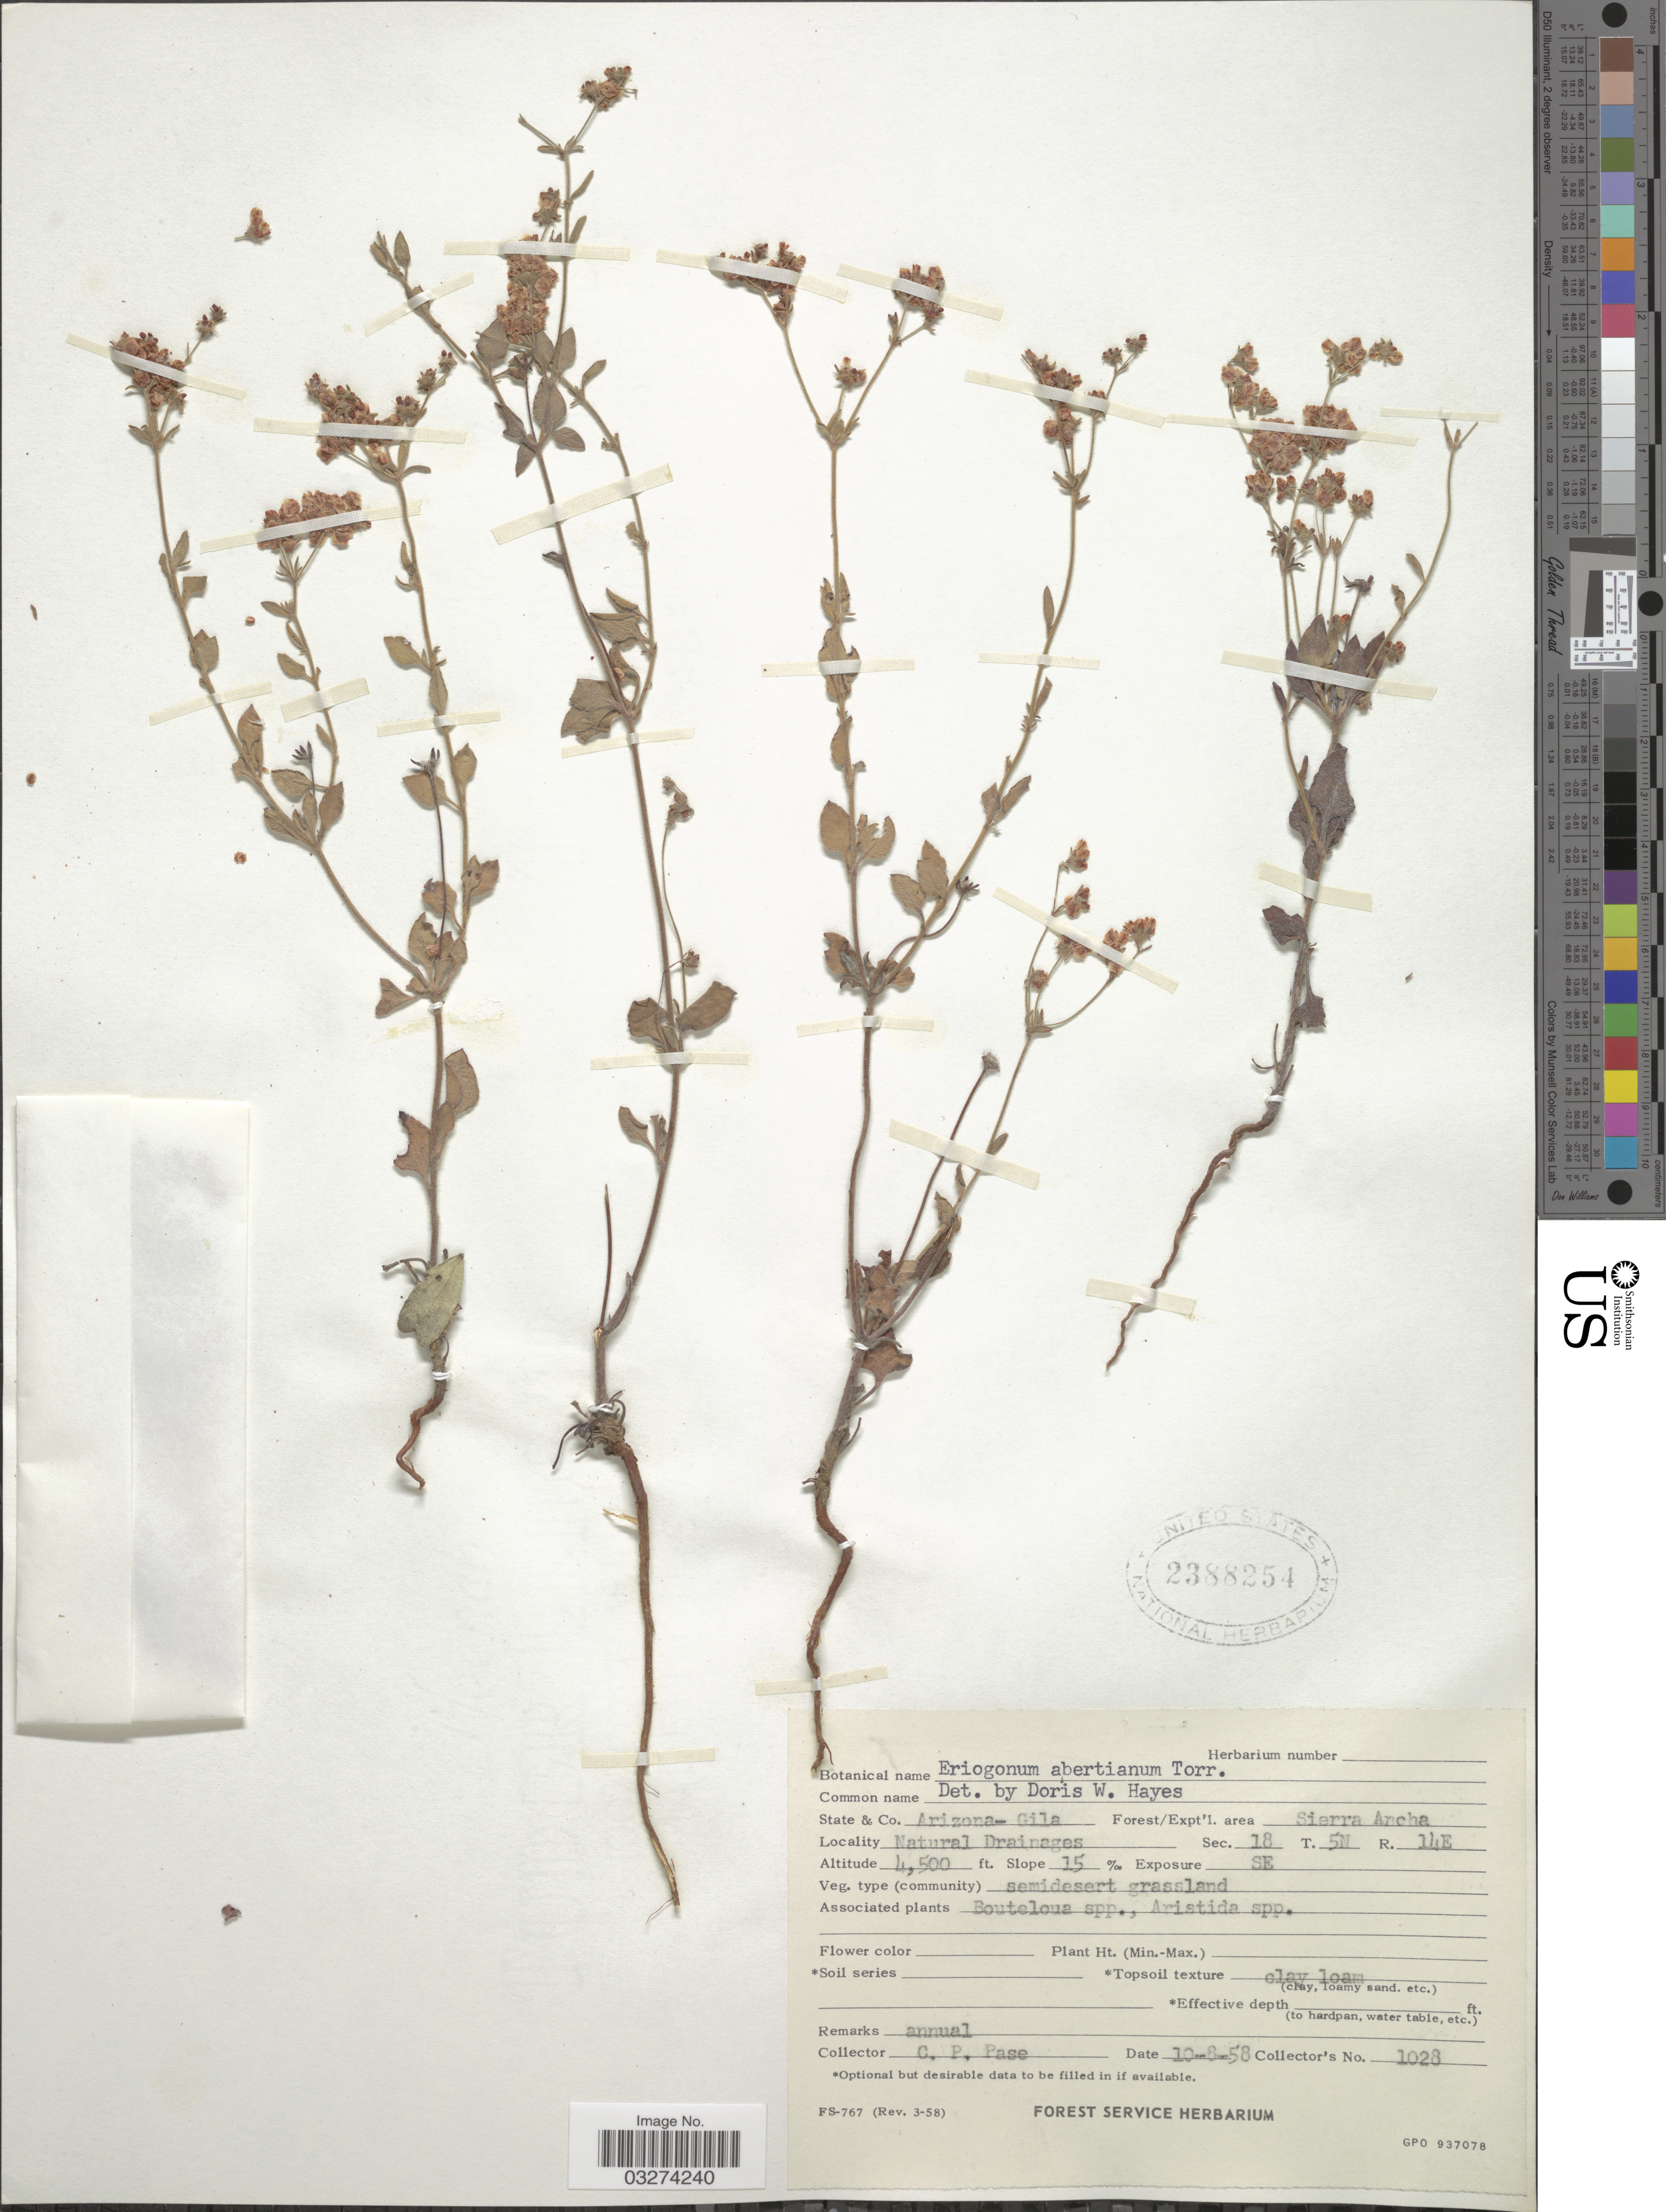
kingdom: Plantae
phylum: Tracheophyta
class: Magnoliopsida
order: Caryophyllales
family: Polygonaceae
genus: Eriogonum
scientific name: Eriogonum abertianum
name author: Torr.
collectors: C. P. Pase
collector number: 1028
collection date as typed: Transcribed d/m/y: 8/10/58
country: United States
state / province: Arizona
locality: Co. Gila. Forest/Expt'l. area Sierra Ancha. Natural Drainages. Sec. 18 T.5N R.14E. Exposure SE [unsure placement].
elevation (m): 1372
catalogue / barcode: US 2388254